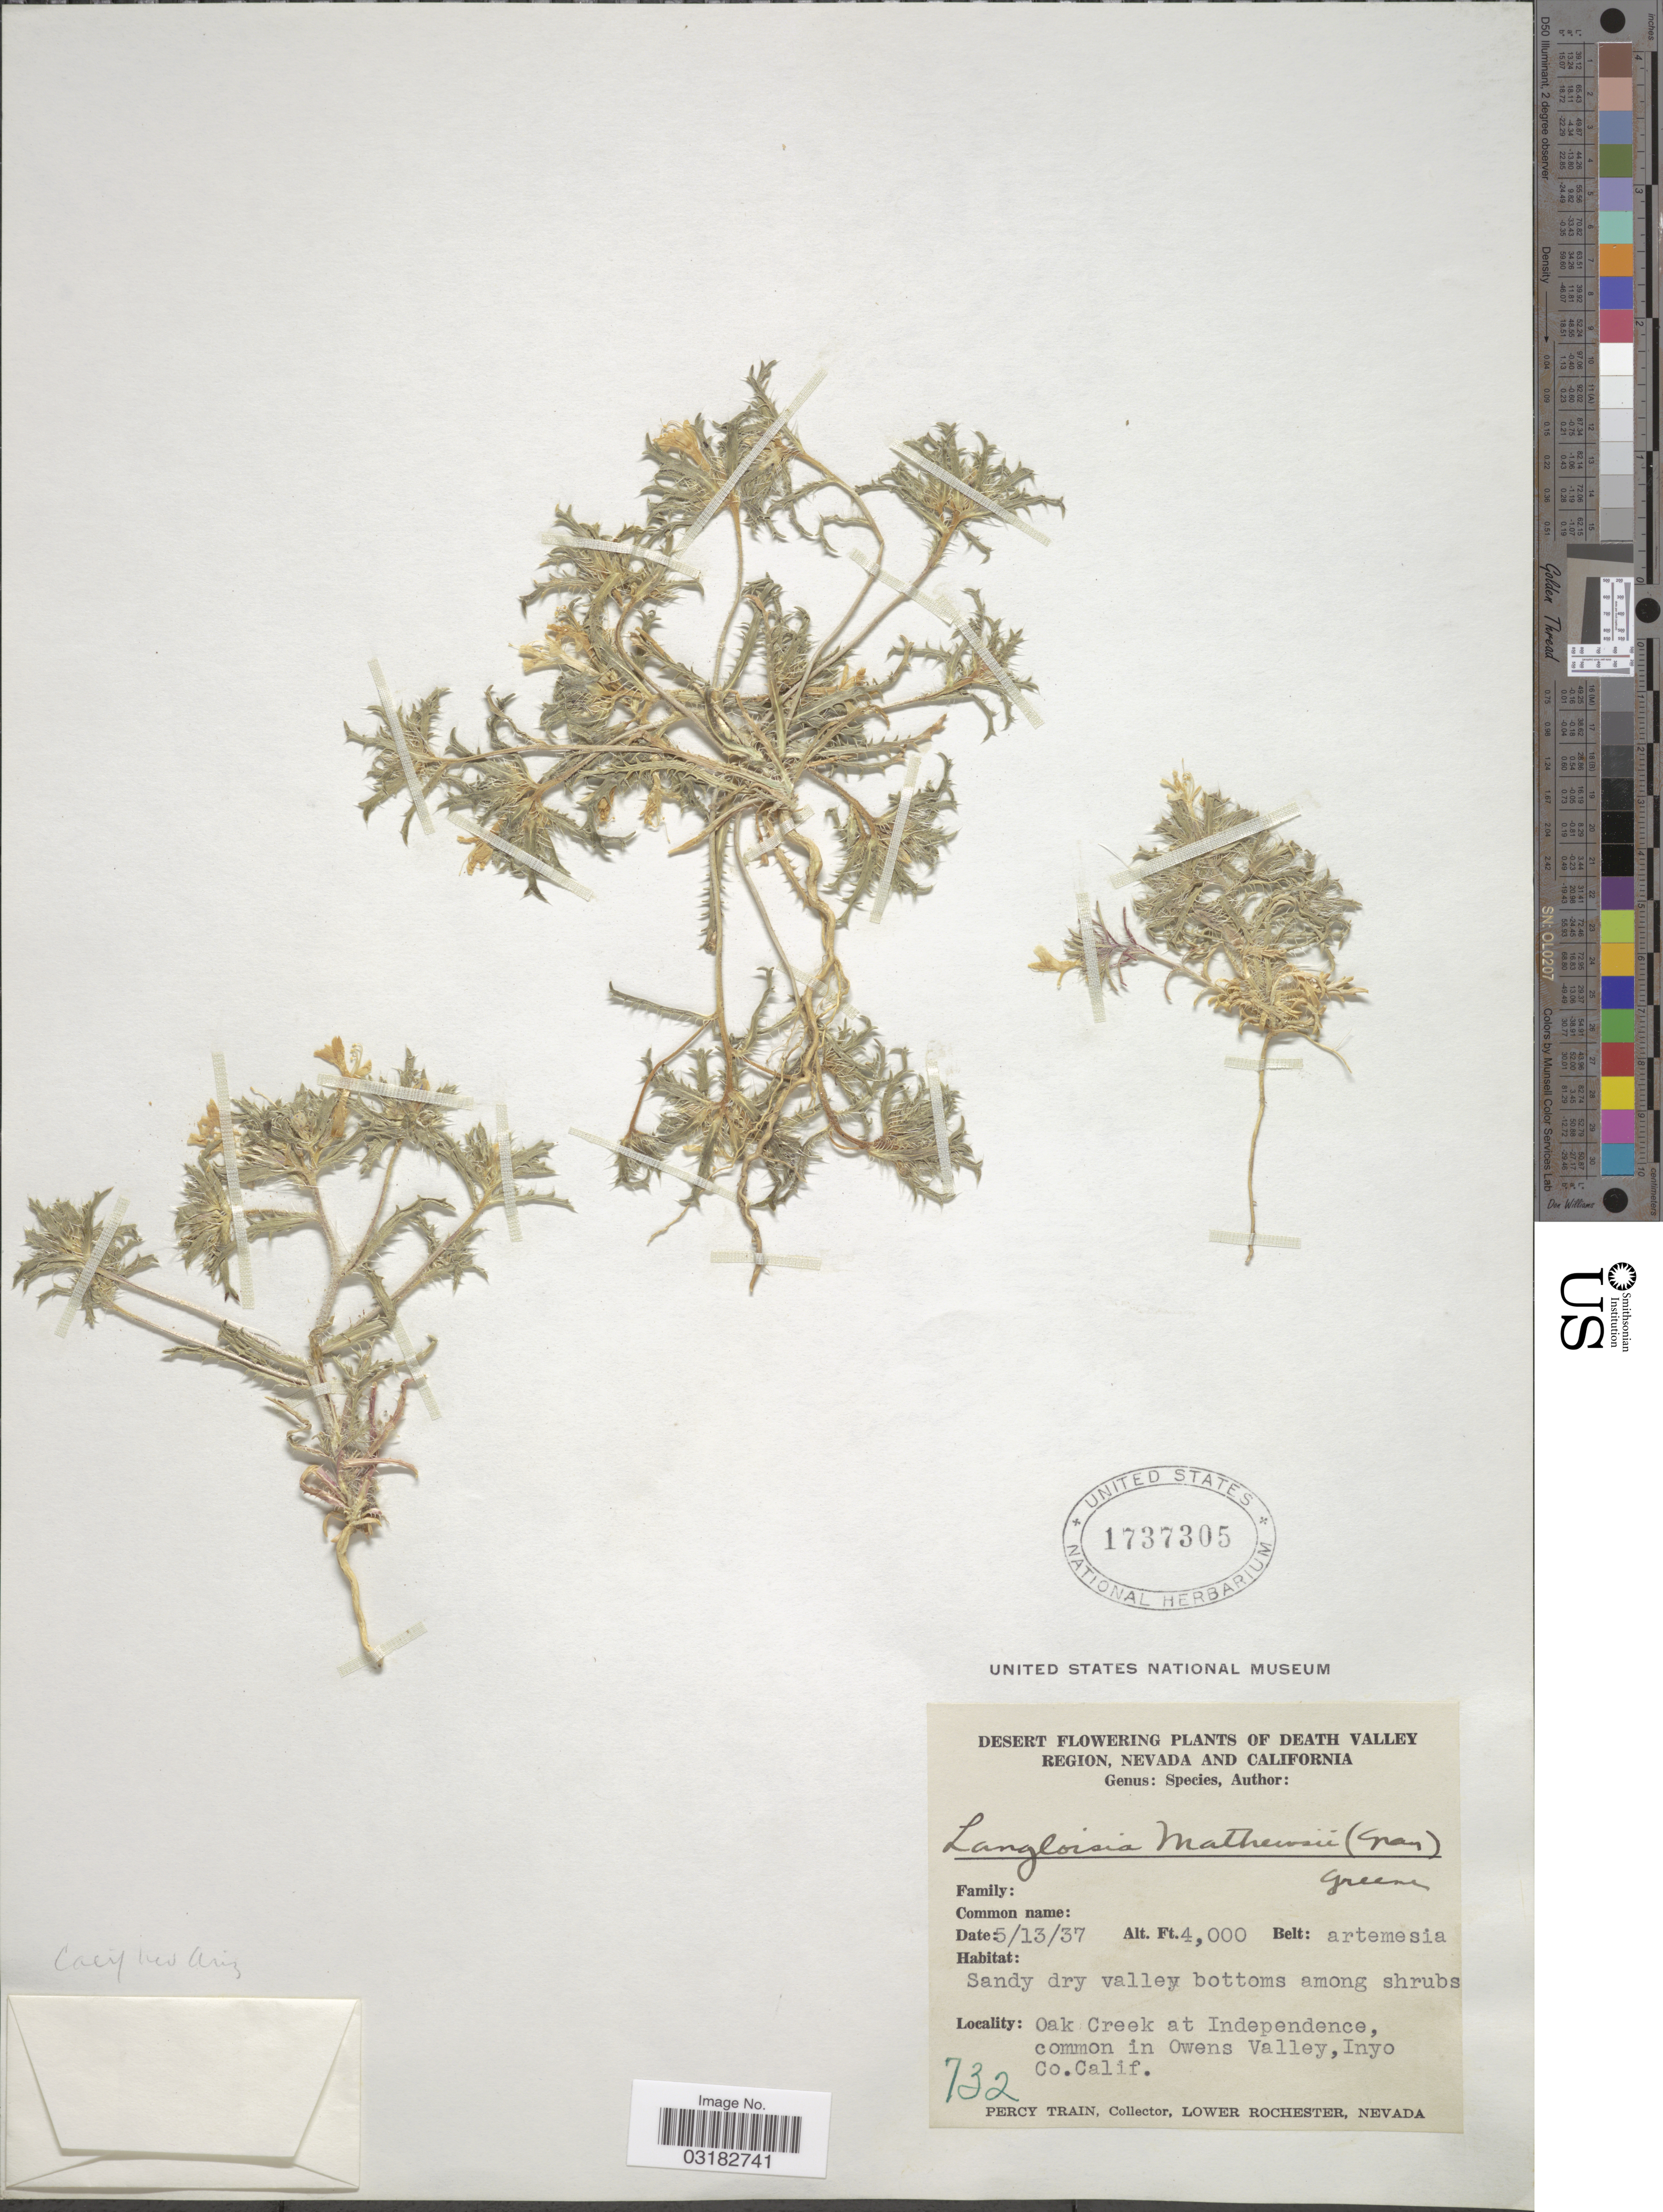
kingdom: Plantae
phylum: Tracheophyta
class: Magnoliopsida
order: Ericales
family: Polemoniaceae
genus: Loeseliastrum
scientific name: Loeseliastrum matthewsii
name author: (A. Gray) Timbrook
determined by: Strong, Mark T., (BOT), Smithsonian Institution - National Museum of Natural History (UNITED STATES)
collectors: P. Train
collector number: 732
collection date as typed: Transcribed d/m/y: 13/5/37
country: United States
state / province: California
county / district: Inyo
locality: Death Valley Region. Oak Creek at Independence, common in Owens Valley, Inyo Co.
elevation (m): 1219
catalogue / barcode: US 1737305